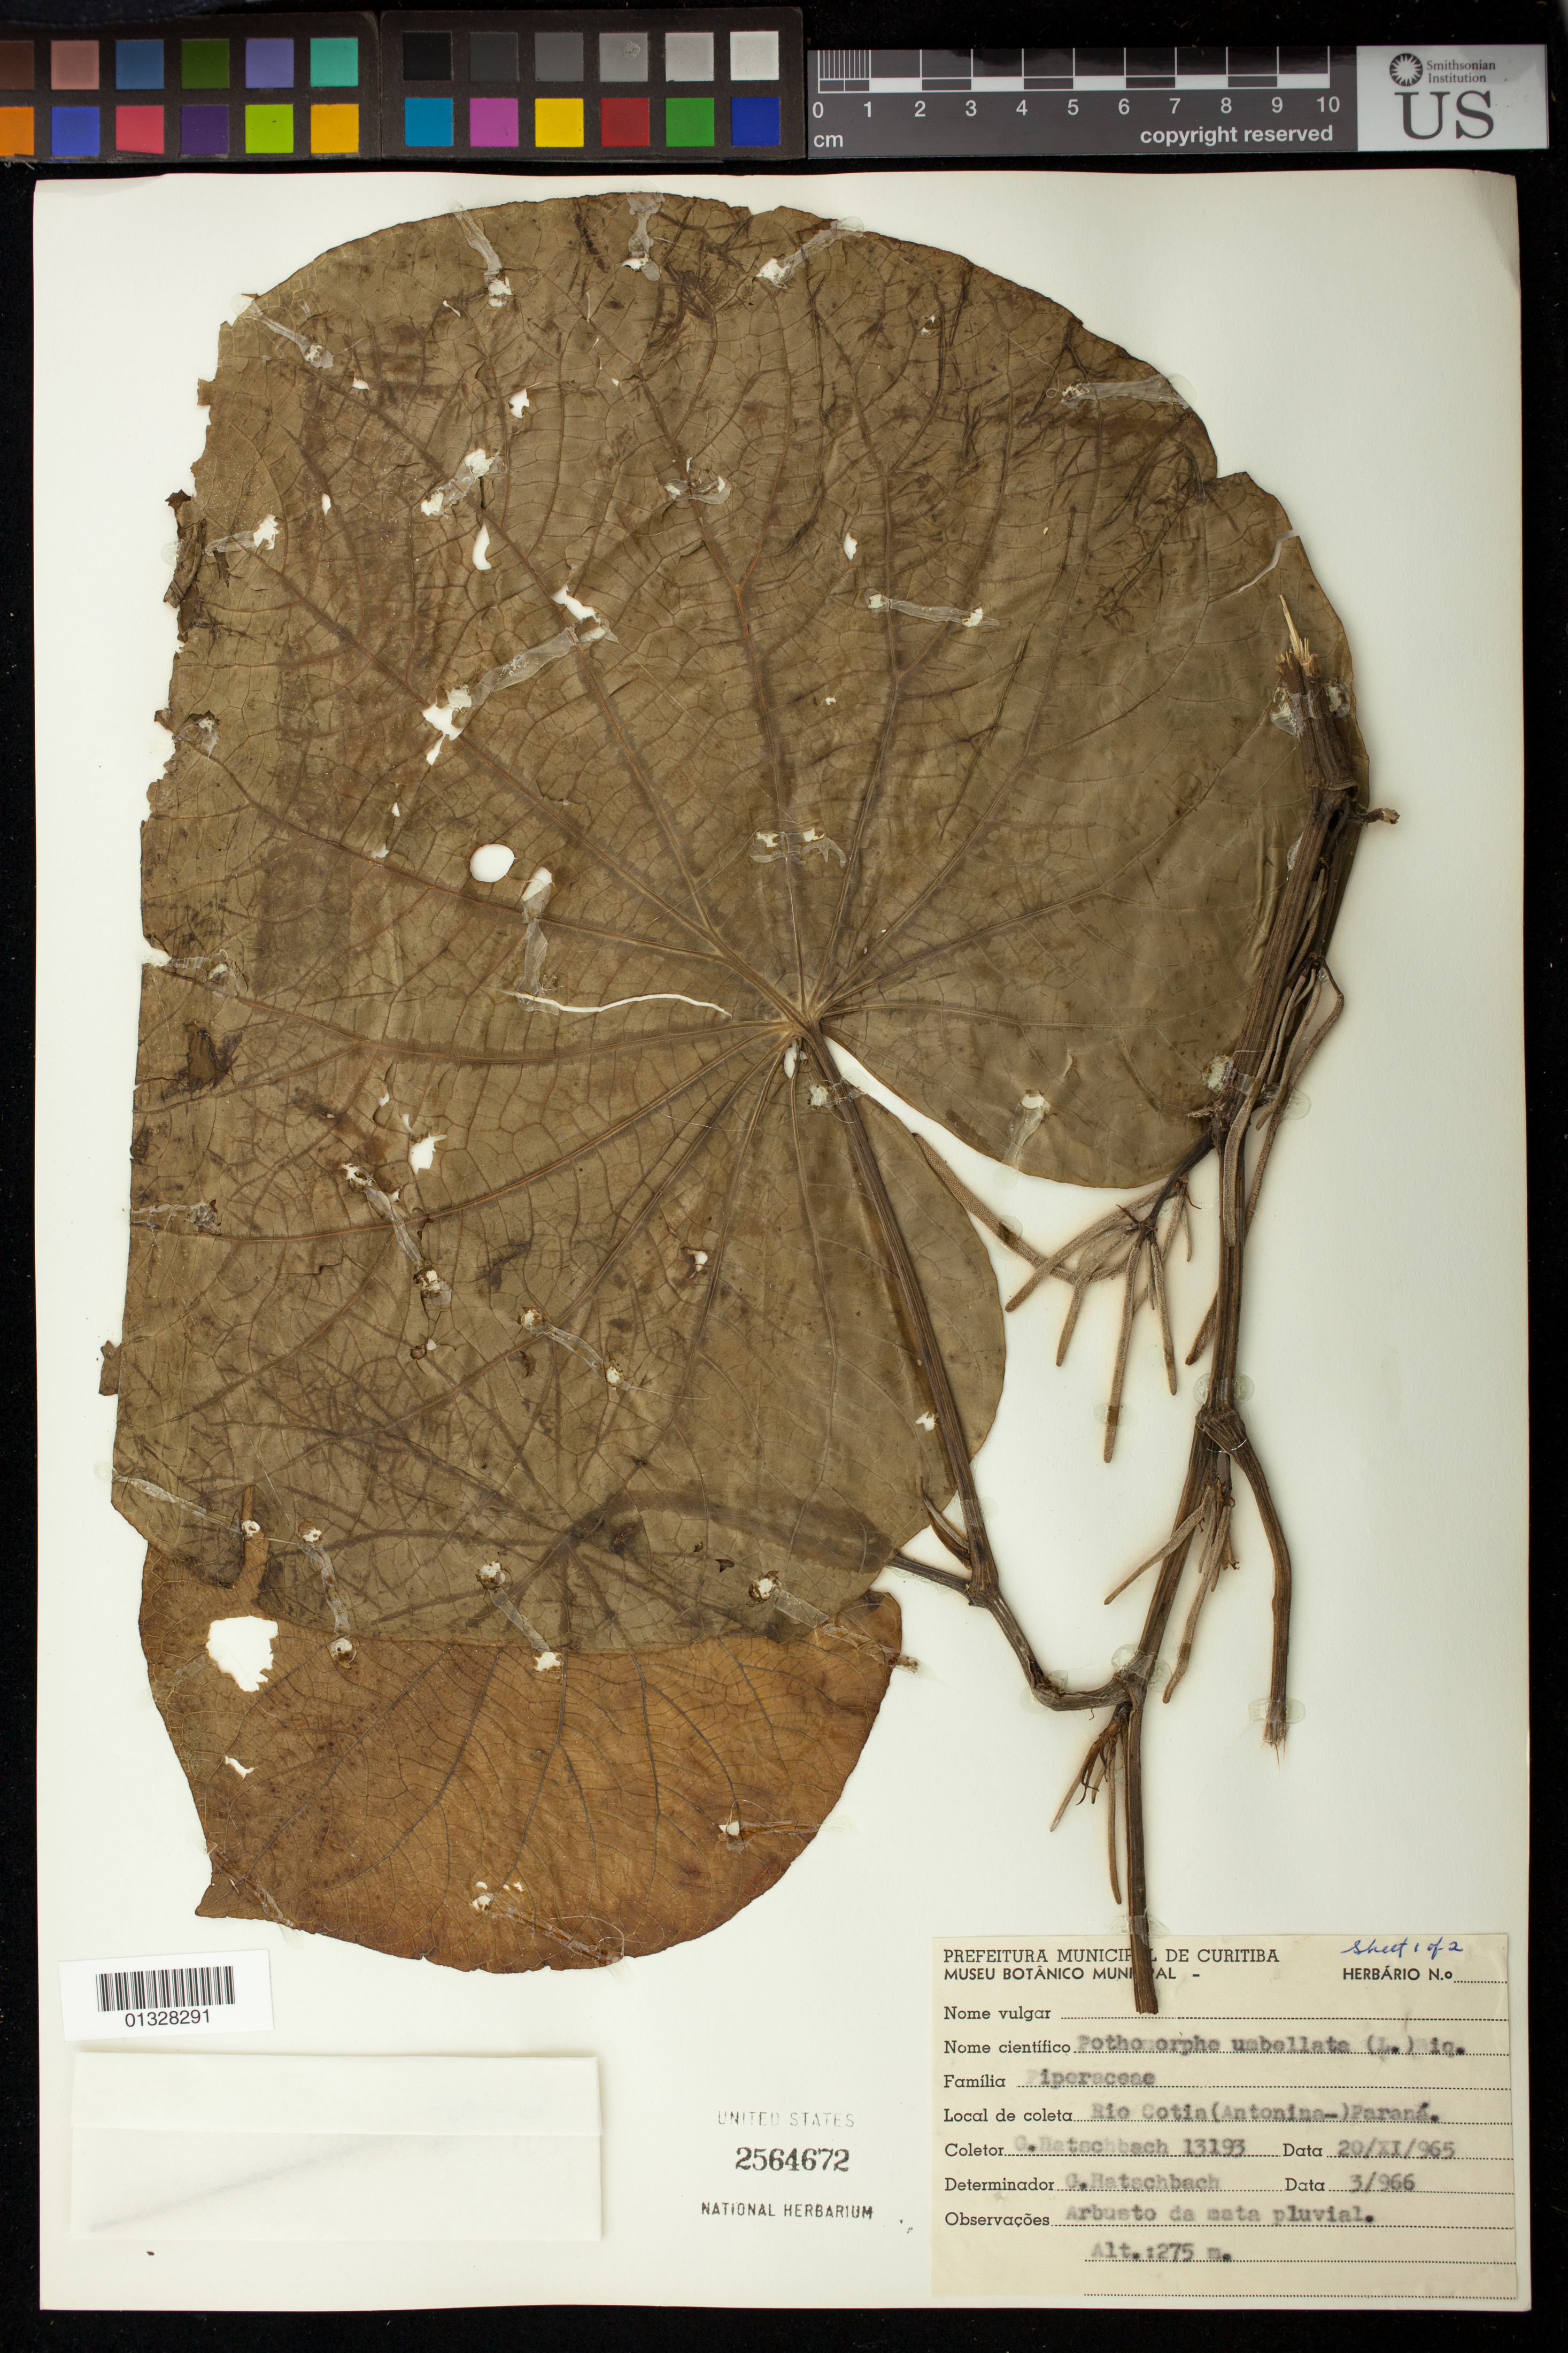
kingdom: Plantae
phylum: Tracheophyta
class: Magnoliopsida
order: Piperales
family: Piperaceae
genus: Piper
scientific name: Piper umbellatum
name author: L.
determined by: Strong, M. T., (US), Smithsonian Institution - National Museum of Natural History (UNITED STATES)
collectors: G. Hatschbach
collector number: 13193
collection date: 1965-11-20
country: Brazil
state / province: Paraná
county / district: Antonina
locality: Rio Cotia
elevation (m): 275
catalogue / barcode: US 2564672